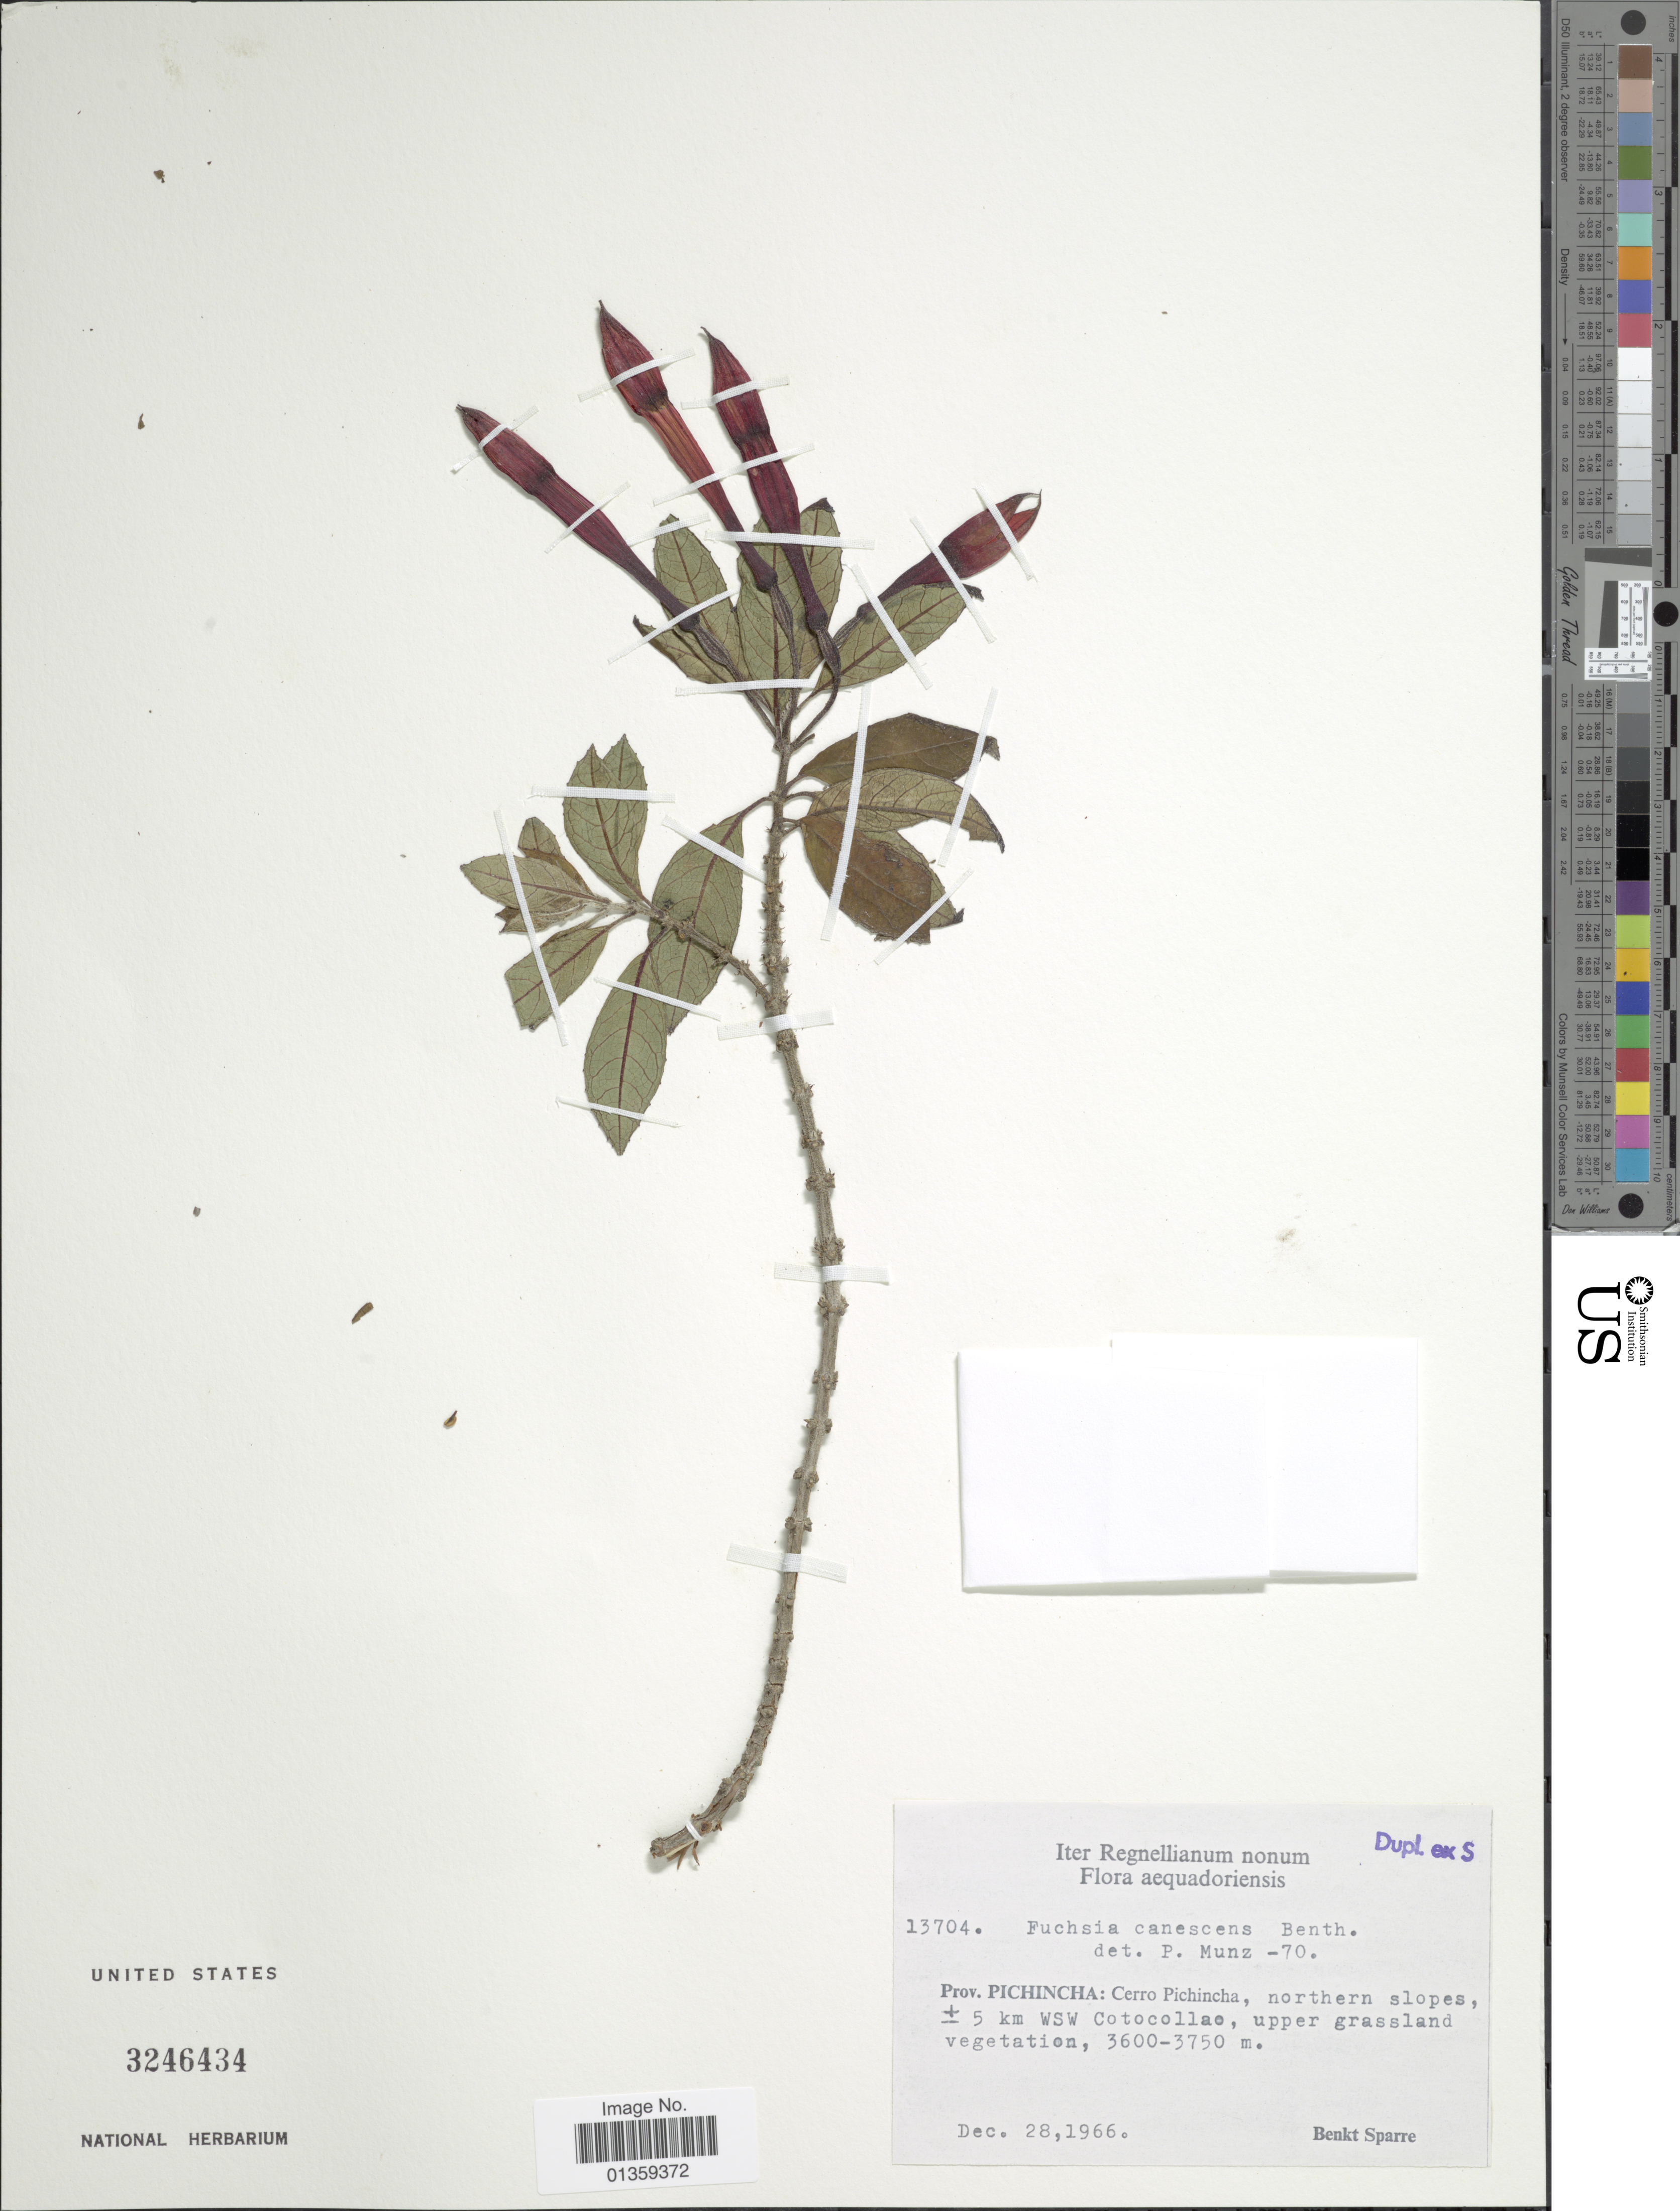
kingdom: Plantae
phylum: Tracheophyta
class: Magnoliopsida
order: Myrtales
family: Onagraceae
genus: Fuchsia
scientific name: Fuchsia canescens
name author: Benth.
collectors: B. Sparre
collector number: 13704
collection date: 1966-12-28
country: Ecuador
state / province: Pichincha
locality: Cerro Pichincha, northern slopes ± 5 km WSW Cotocollae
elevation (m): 3600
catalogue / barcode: US 3246434